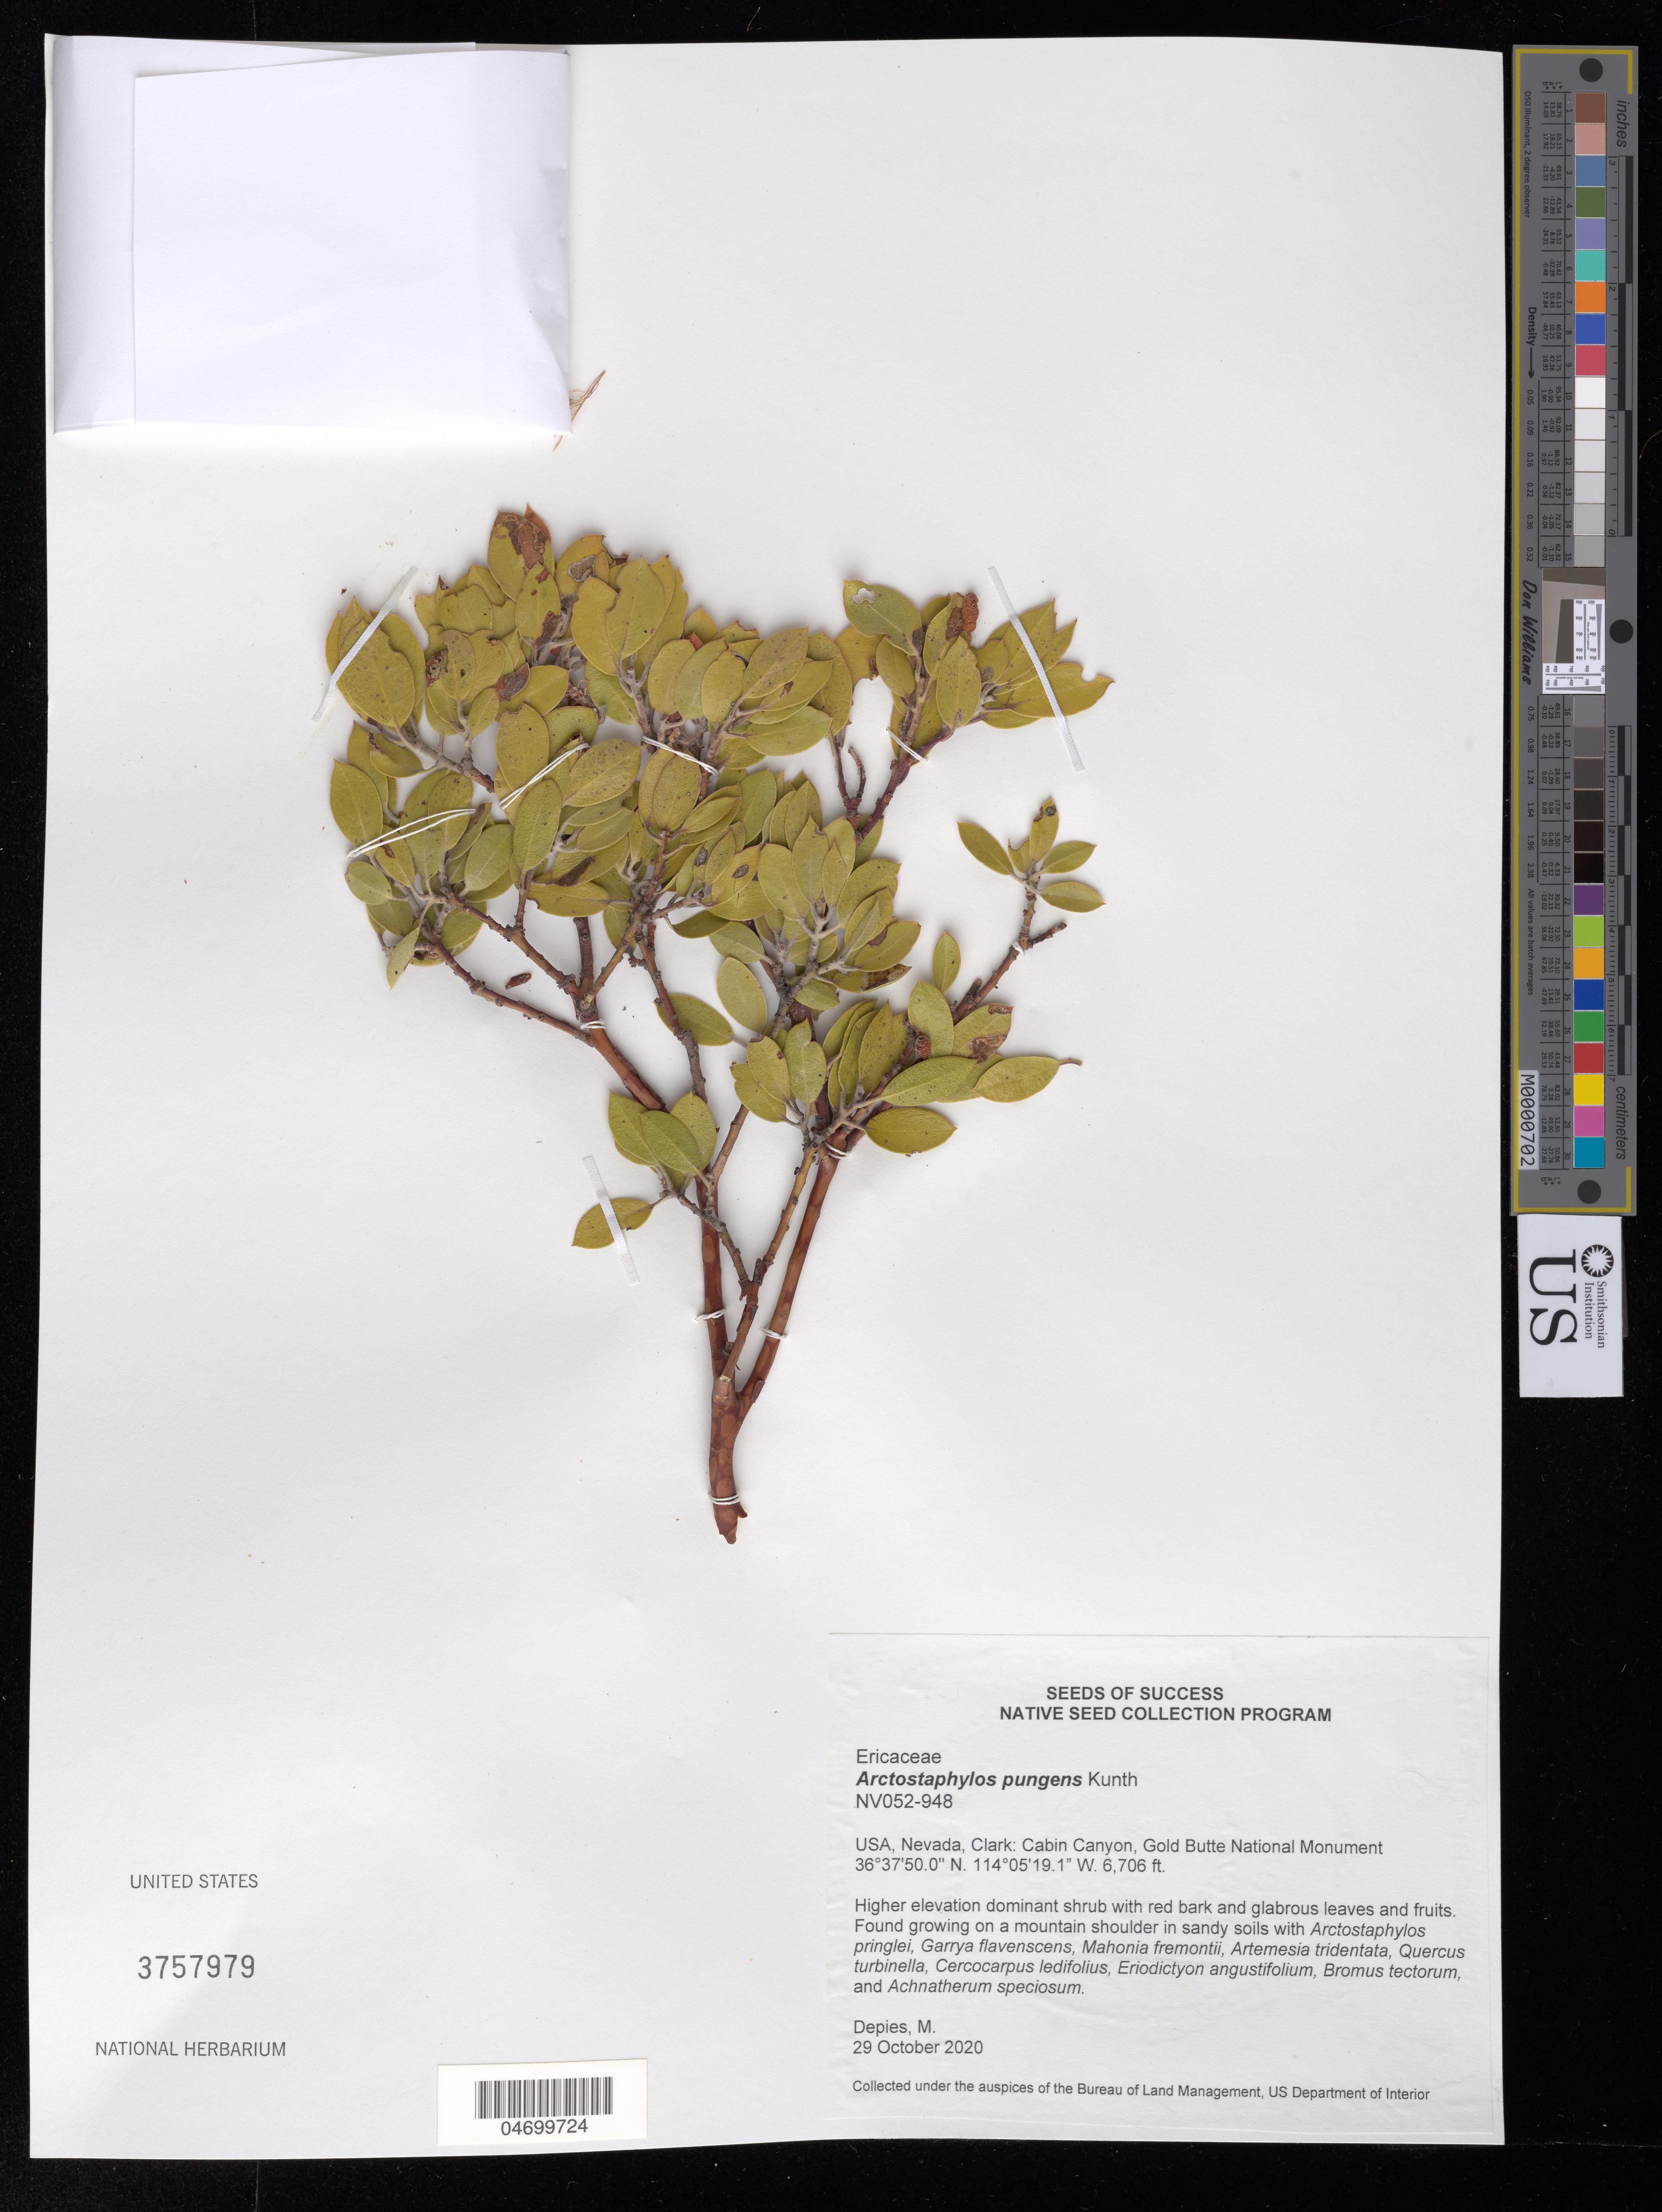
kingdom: Plantae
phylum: Tracheophyta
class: Magnoliopsida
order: Ericales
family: Ericaceae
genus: Arctostaphylos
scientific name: Arctostaphylos pungens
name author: Kunth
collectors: M. Depies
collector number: NV052-948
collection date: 2020-10-29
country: United States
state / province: Nevada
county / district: Clark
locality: Cabin Canyon, Gold Butte National Monument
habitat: Sandy soils. Mountain shoulder. With Mahonia fremontii, Artemisia tridentata, Quercus turbinella, Bromus tectorum, etc.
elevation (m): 2044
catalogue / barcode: US 3757979